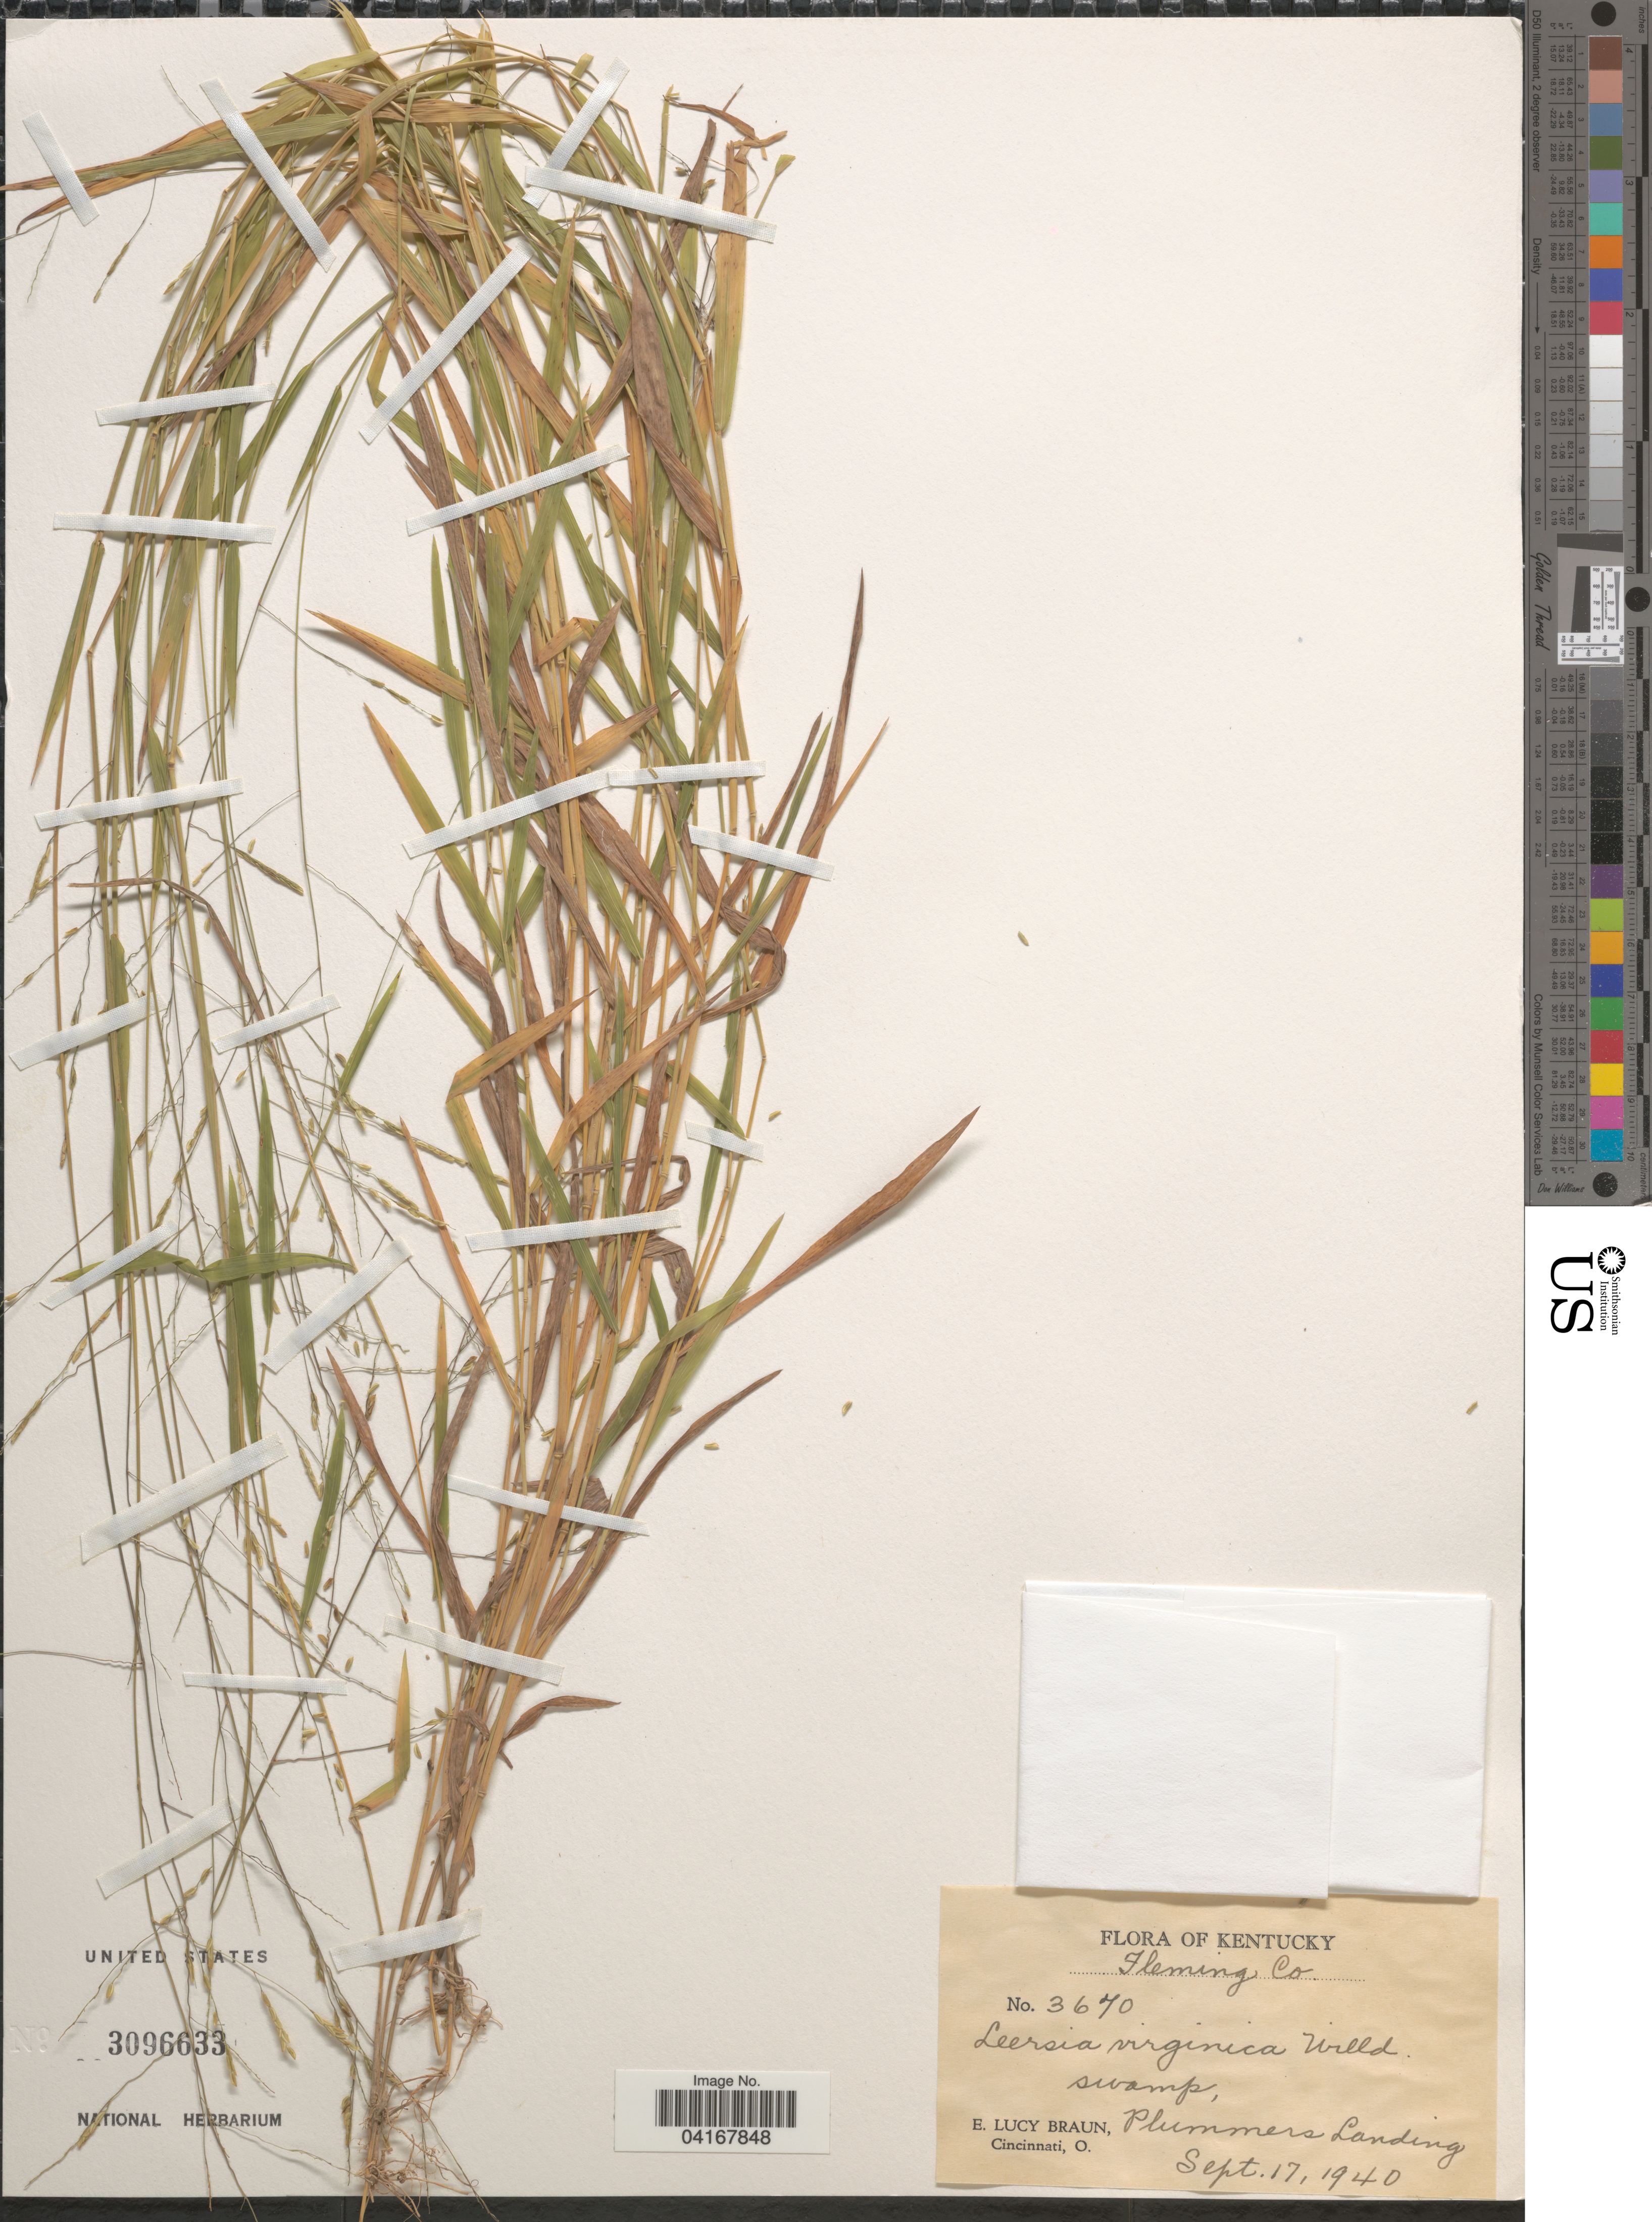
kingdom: Plantae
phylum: Tracheophyta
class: Liliopsida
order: Poales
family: Poaceae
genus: Leersia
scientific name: Leersia oryzoides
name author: (L.) Sw.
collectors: E. L. Braun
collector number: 3670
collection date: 1940-09-17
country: United States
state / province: Kentucky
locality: Fleming Co. Plummers Landing.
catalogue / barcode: US 3096633